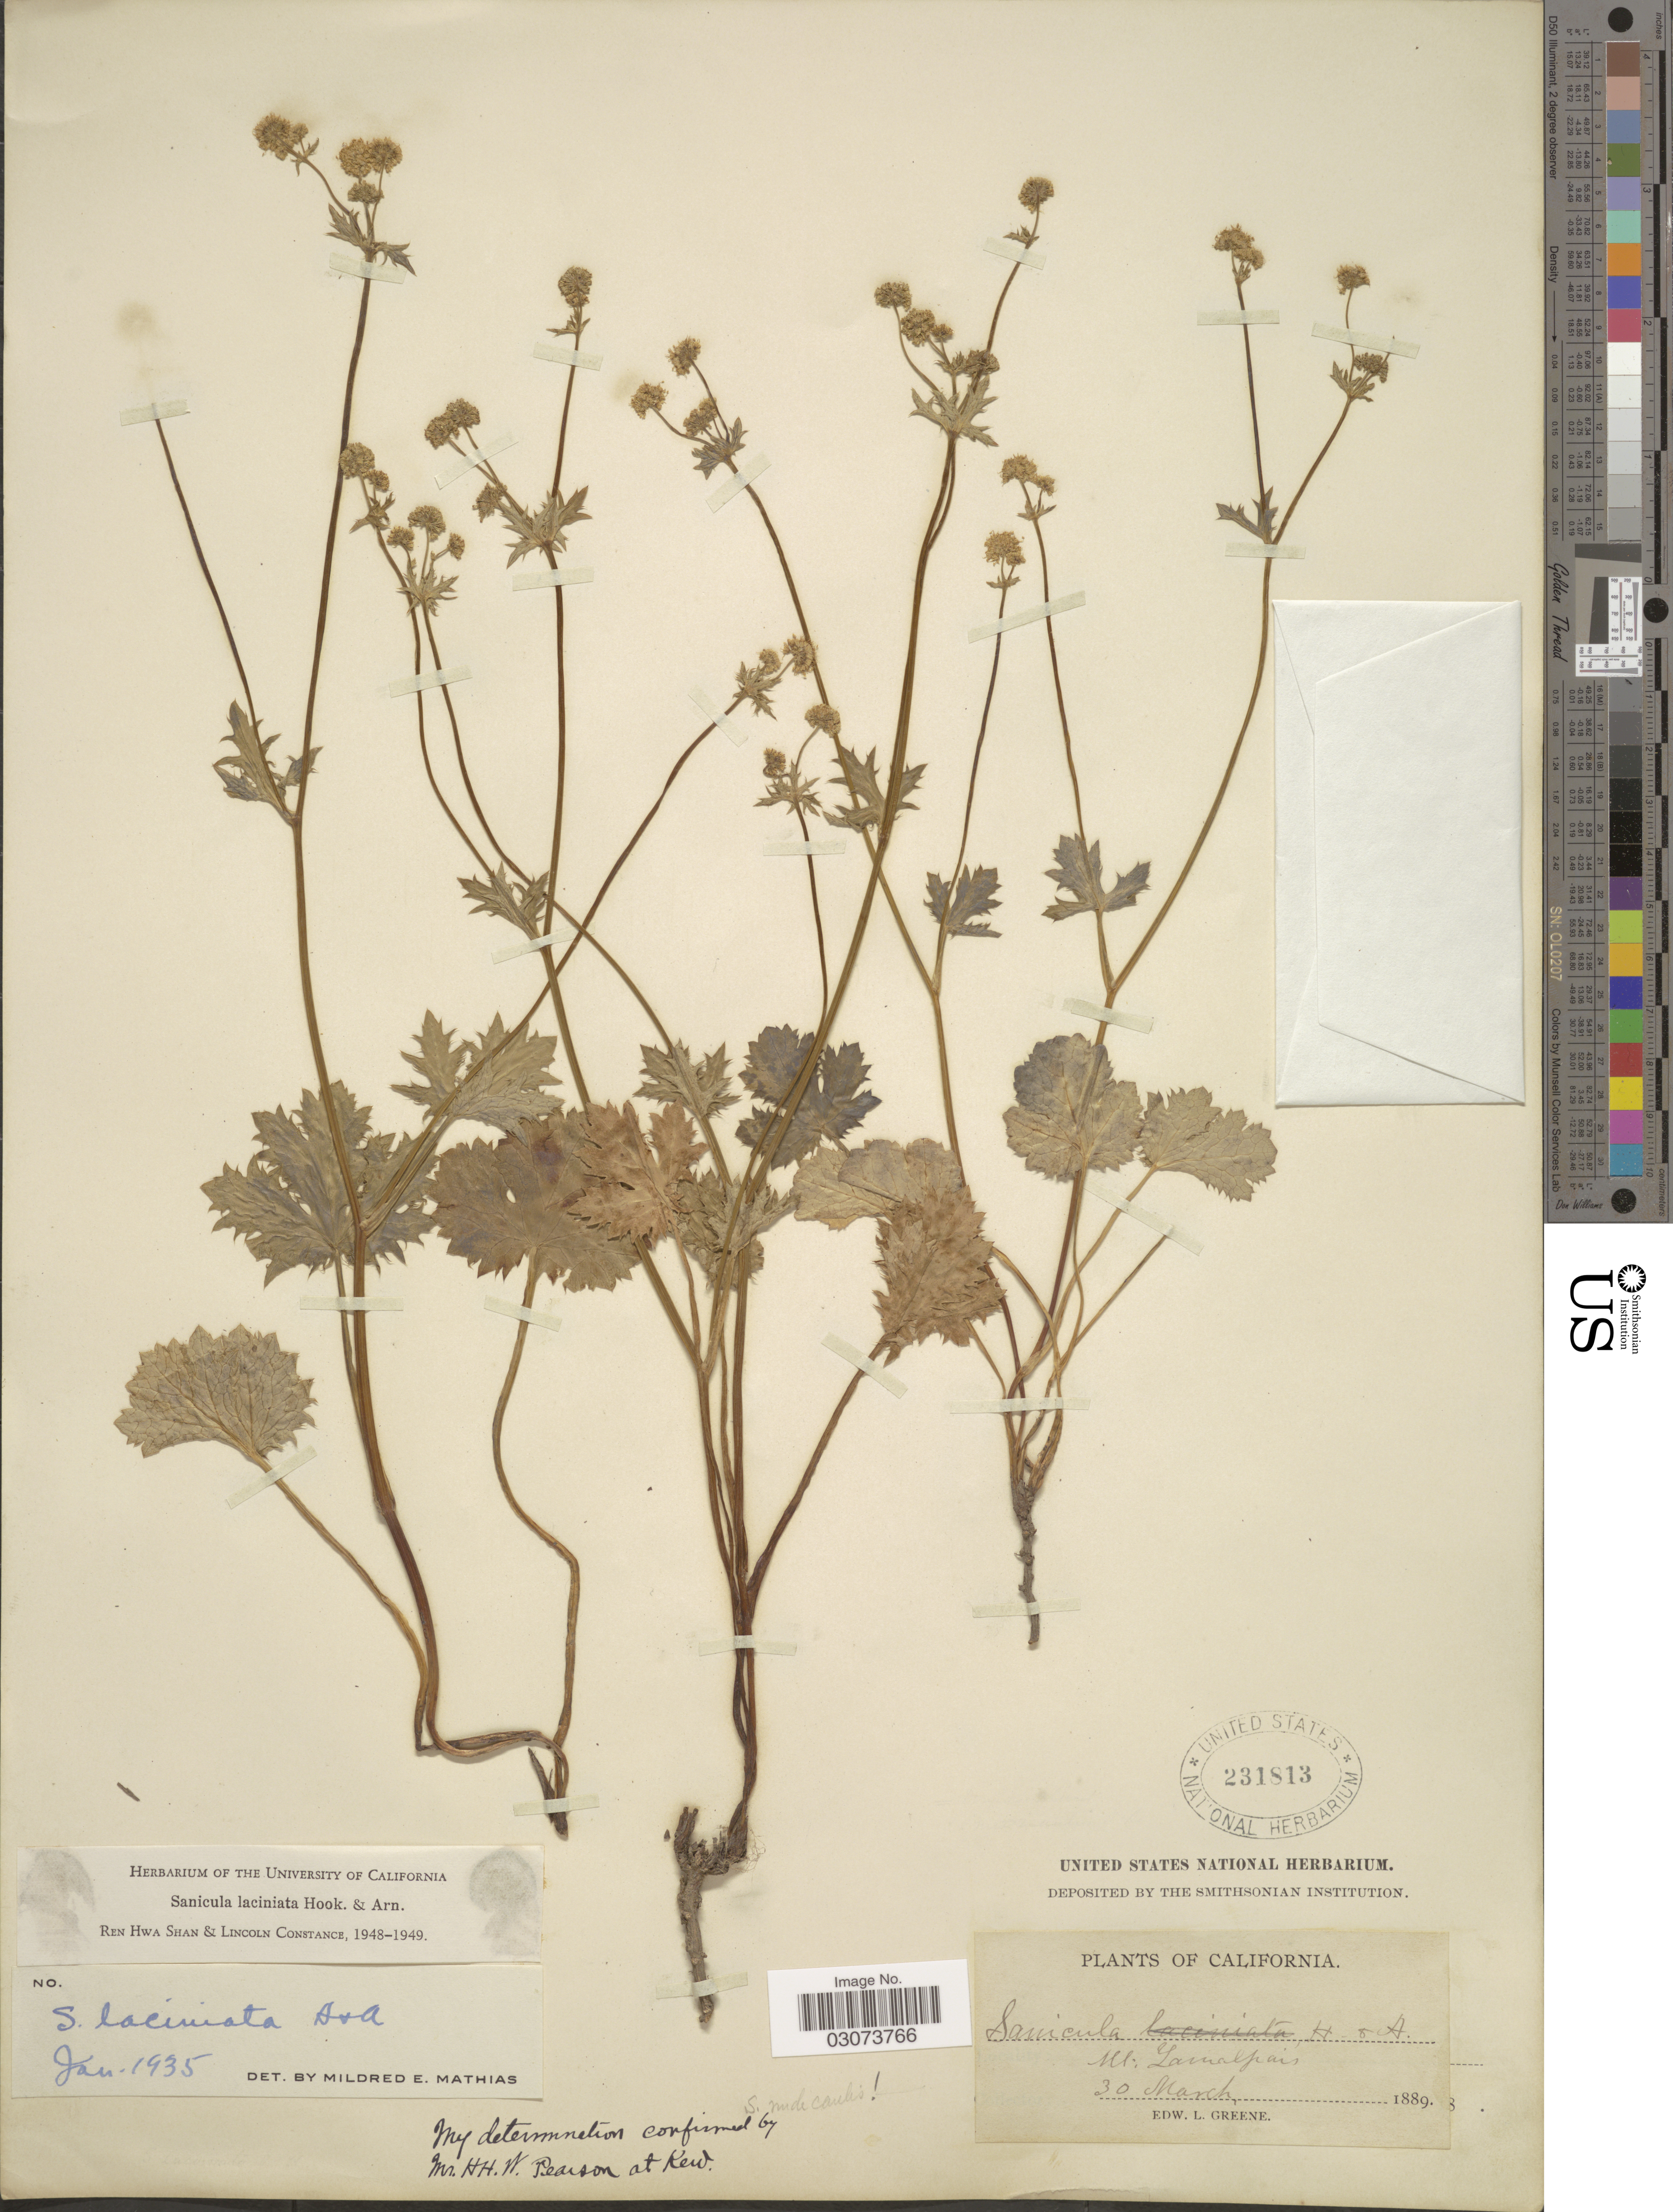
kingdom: Plantae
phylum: Tracheophyta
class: Magnoliopsida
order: Apiales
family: Apiaceae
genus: Sanicula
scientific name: Sanicula laciniata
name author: Hook. & Arn.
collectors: E. L. Greene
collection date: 1889-03-30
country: United States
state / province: California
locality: Mt: Tamalpais.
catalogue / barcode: US 231813